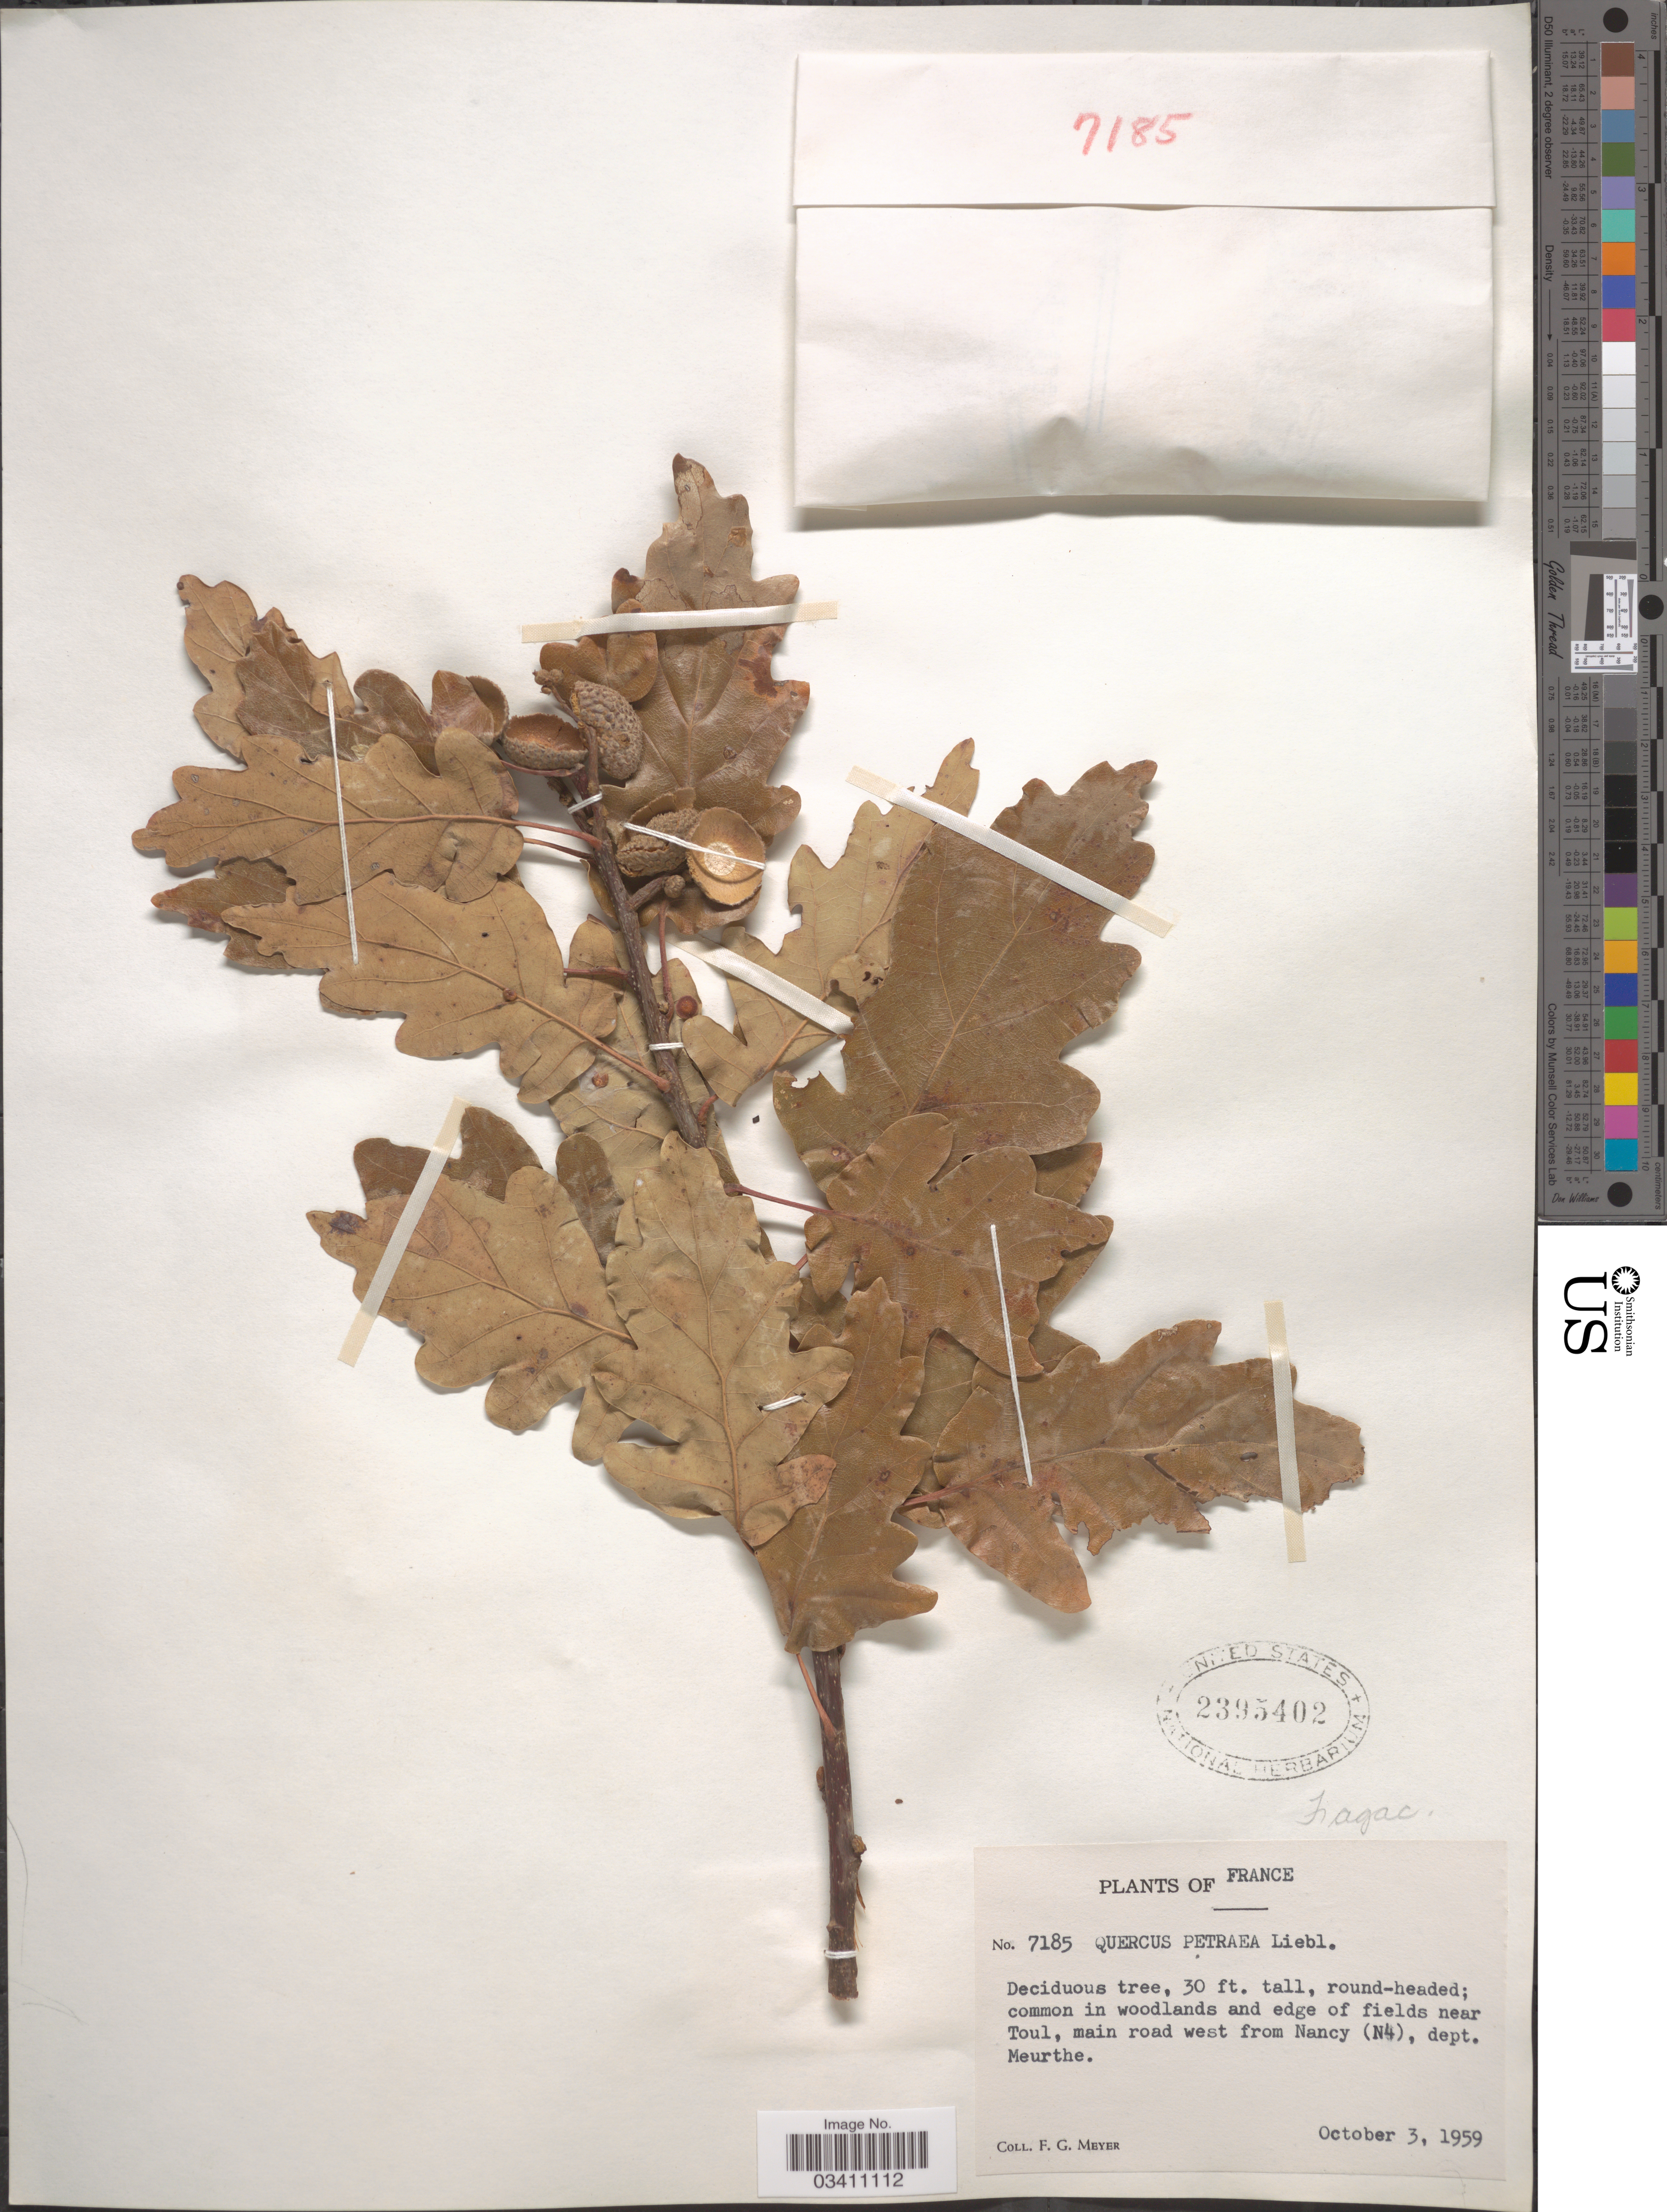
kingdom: Plantae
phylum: Tracheophyta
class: Magnoliopsida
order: Fagales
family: Fagaceae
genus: Quercus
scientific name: Quercus petraea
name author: (Matt.) Liebl.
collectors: F. G. Meyer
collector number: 7185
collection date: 1959-10-03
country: France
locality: Near Toul, main road west from Nancy (N4), dept. Meurthe.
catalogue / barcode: US 2395402